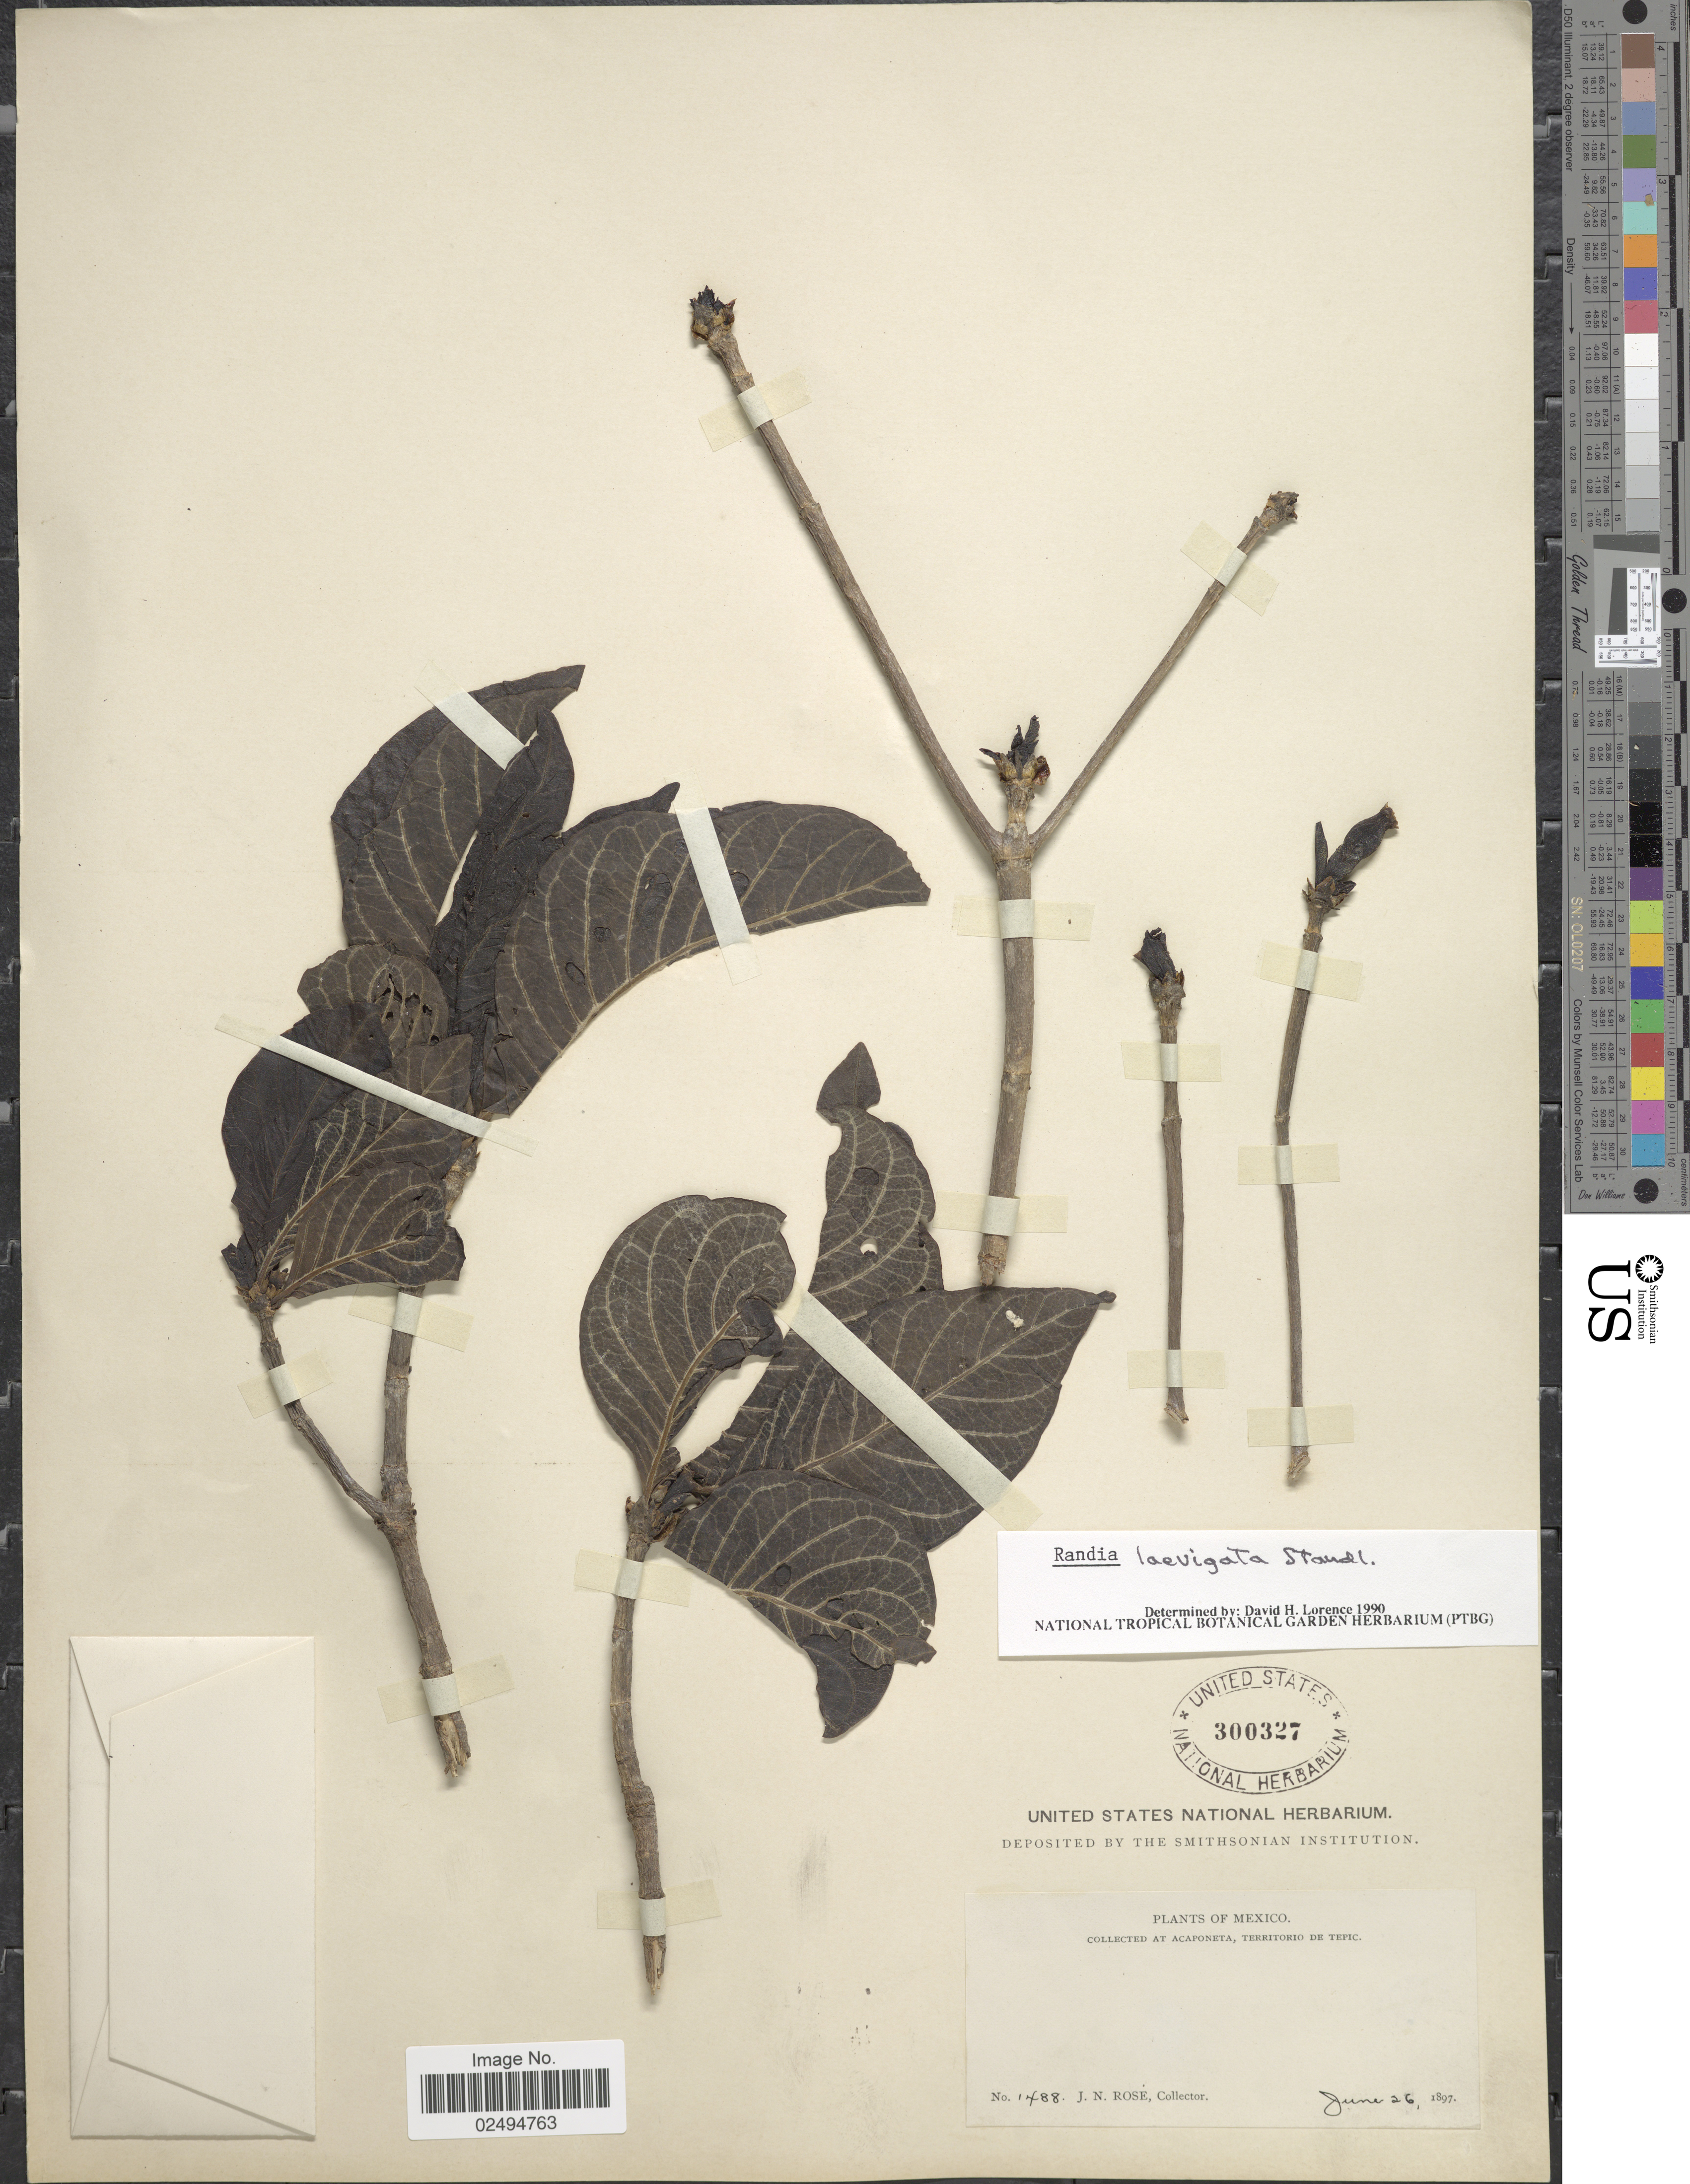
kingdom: Plantae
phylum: Tracheophyta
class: Magnoliopsida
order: Gentianales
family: Rubiaceae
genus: Randia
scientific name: Randia laevigata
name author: Standl.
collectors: J. N. Rose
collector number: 1488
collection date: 1897-06-26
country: Mexico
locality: At Acaponeta, Territorio de Tepic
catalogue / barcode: US 300327